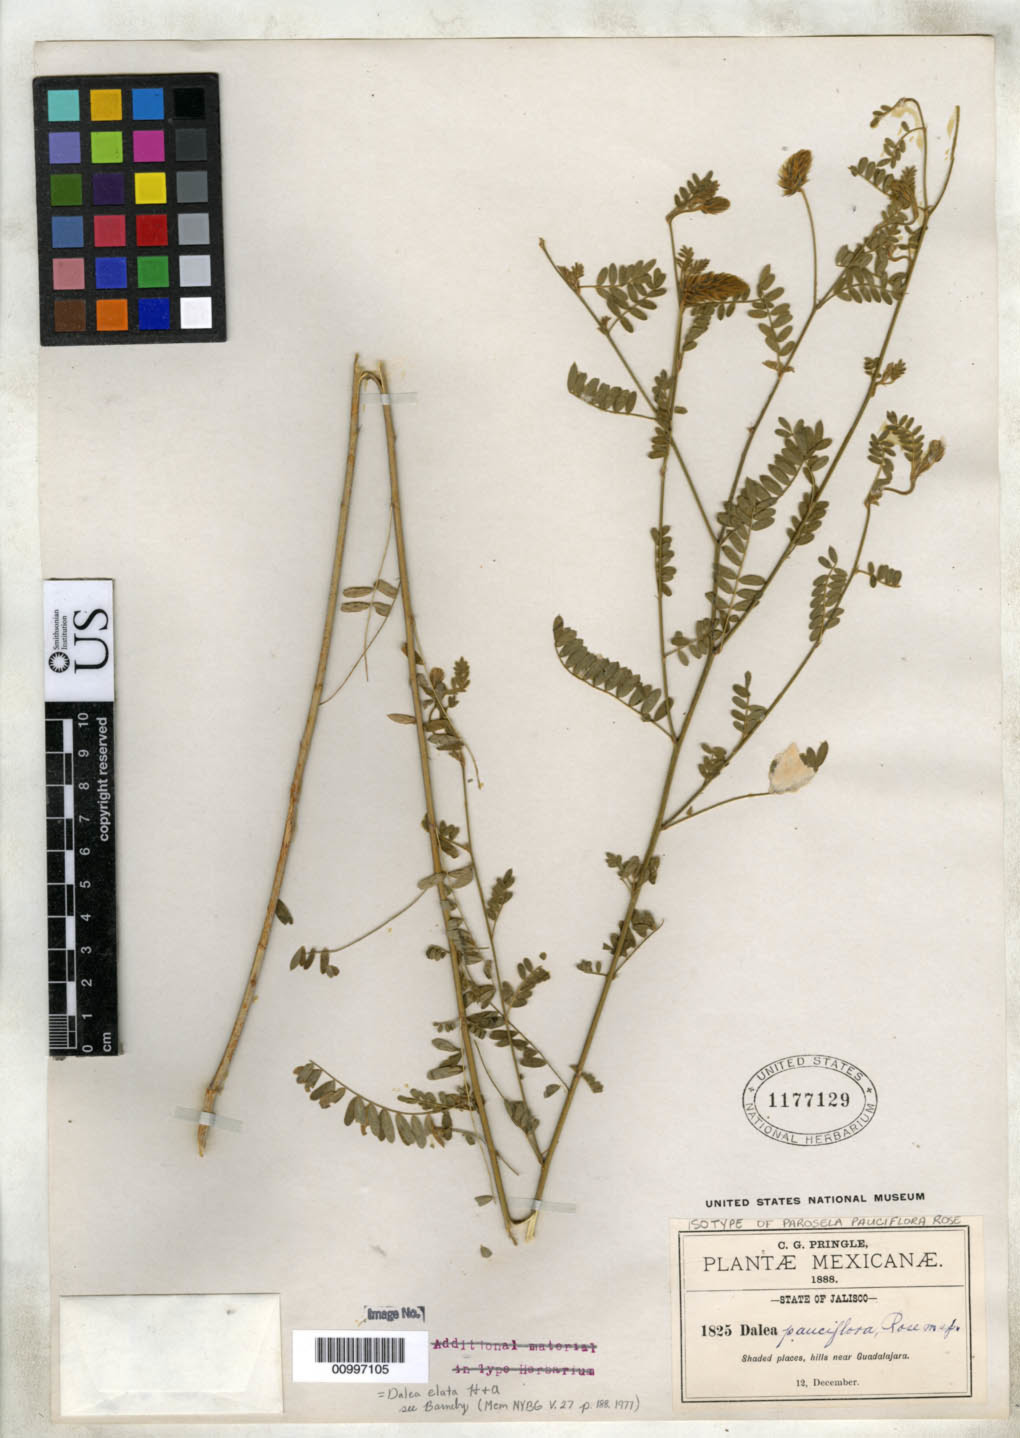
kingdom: Plantae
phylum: Tracheophyta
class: Magnoliopsida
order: Fabales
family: Fabaceae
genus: Parosela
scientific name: Parosela pauciflora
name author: Rose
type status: Isotype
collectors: C. G. Pringle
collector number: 1825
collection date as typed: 12 Dec 1888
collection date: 1888-12-12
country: Mexico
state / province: Jalisco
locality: Hills near Guadalajara.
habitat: Shaded places.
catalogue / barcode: US 1177129